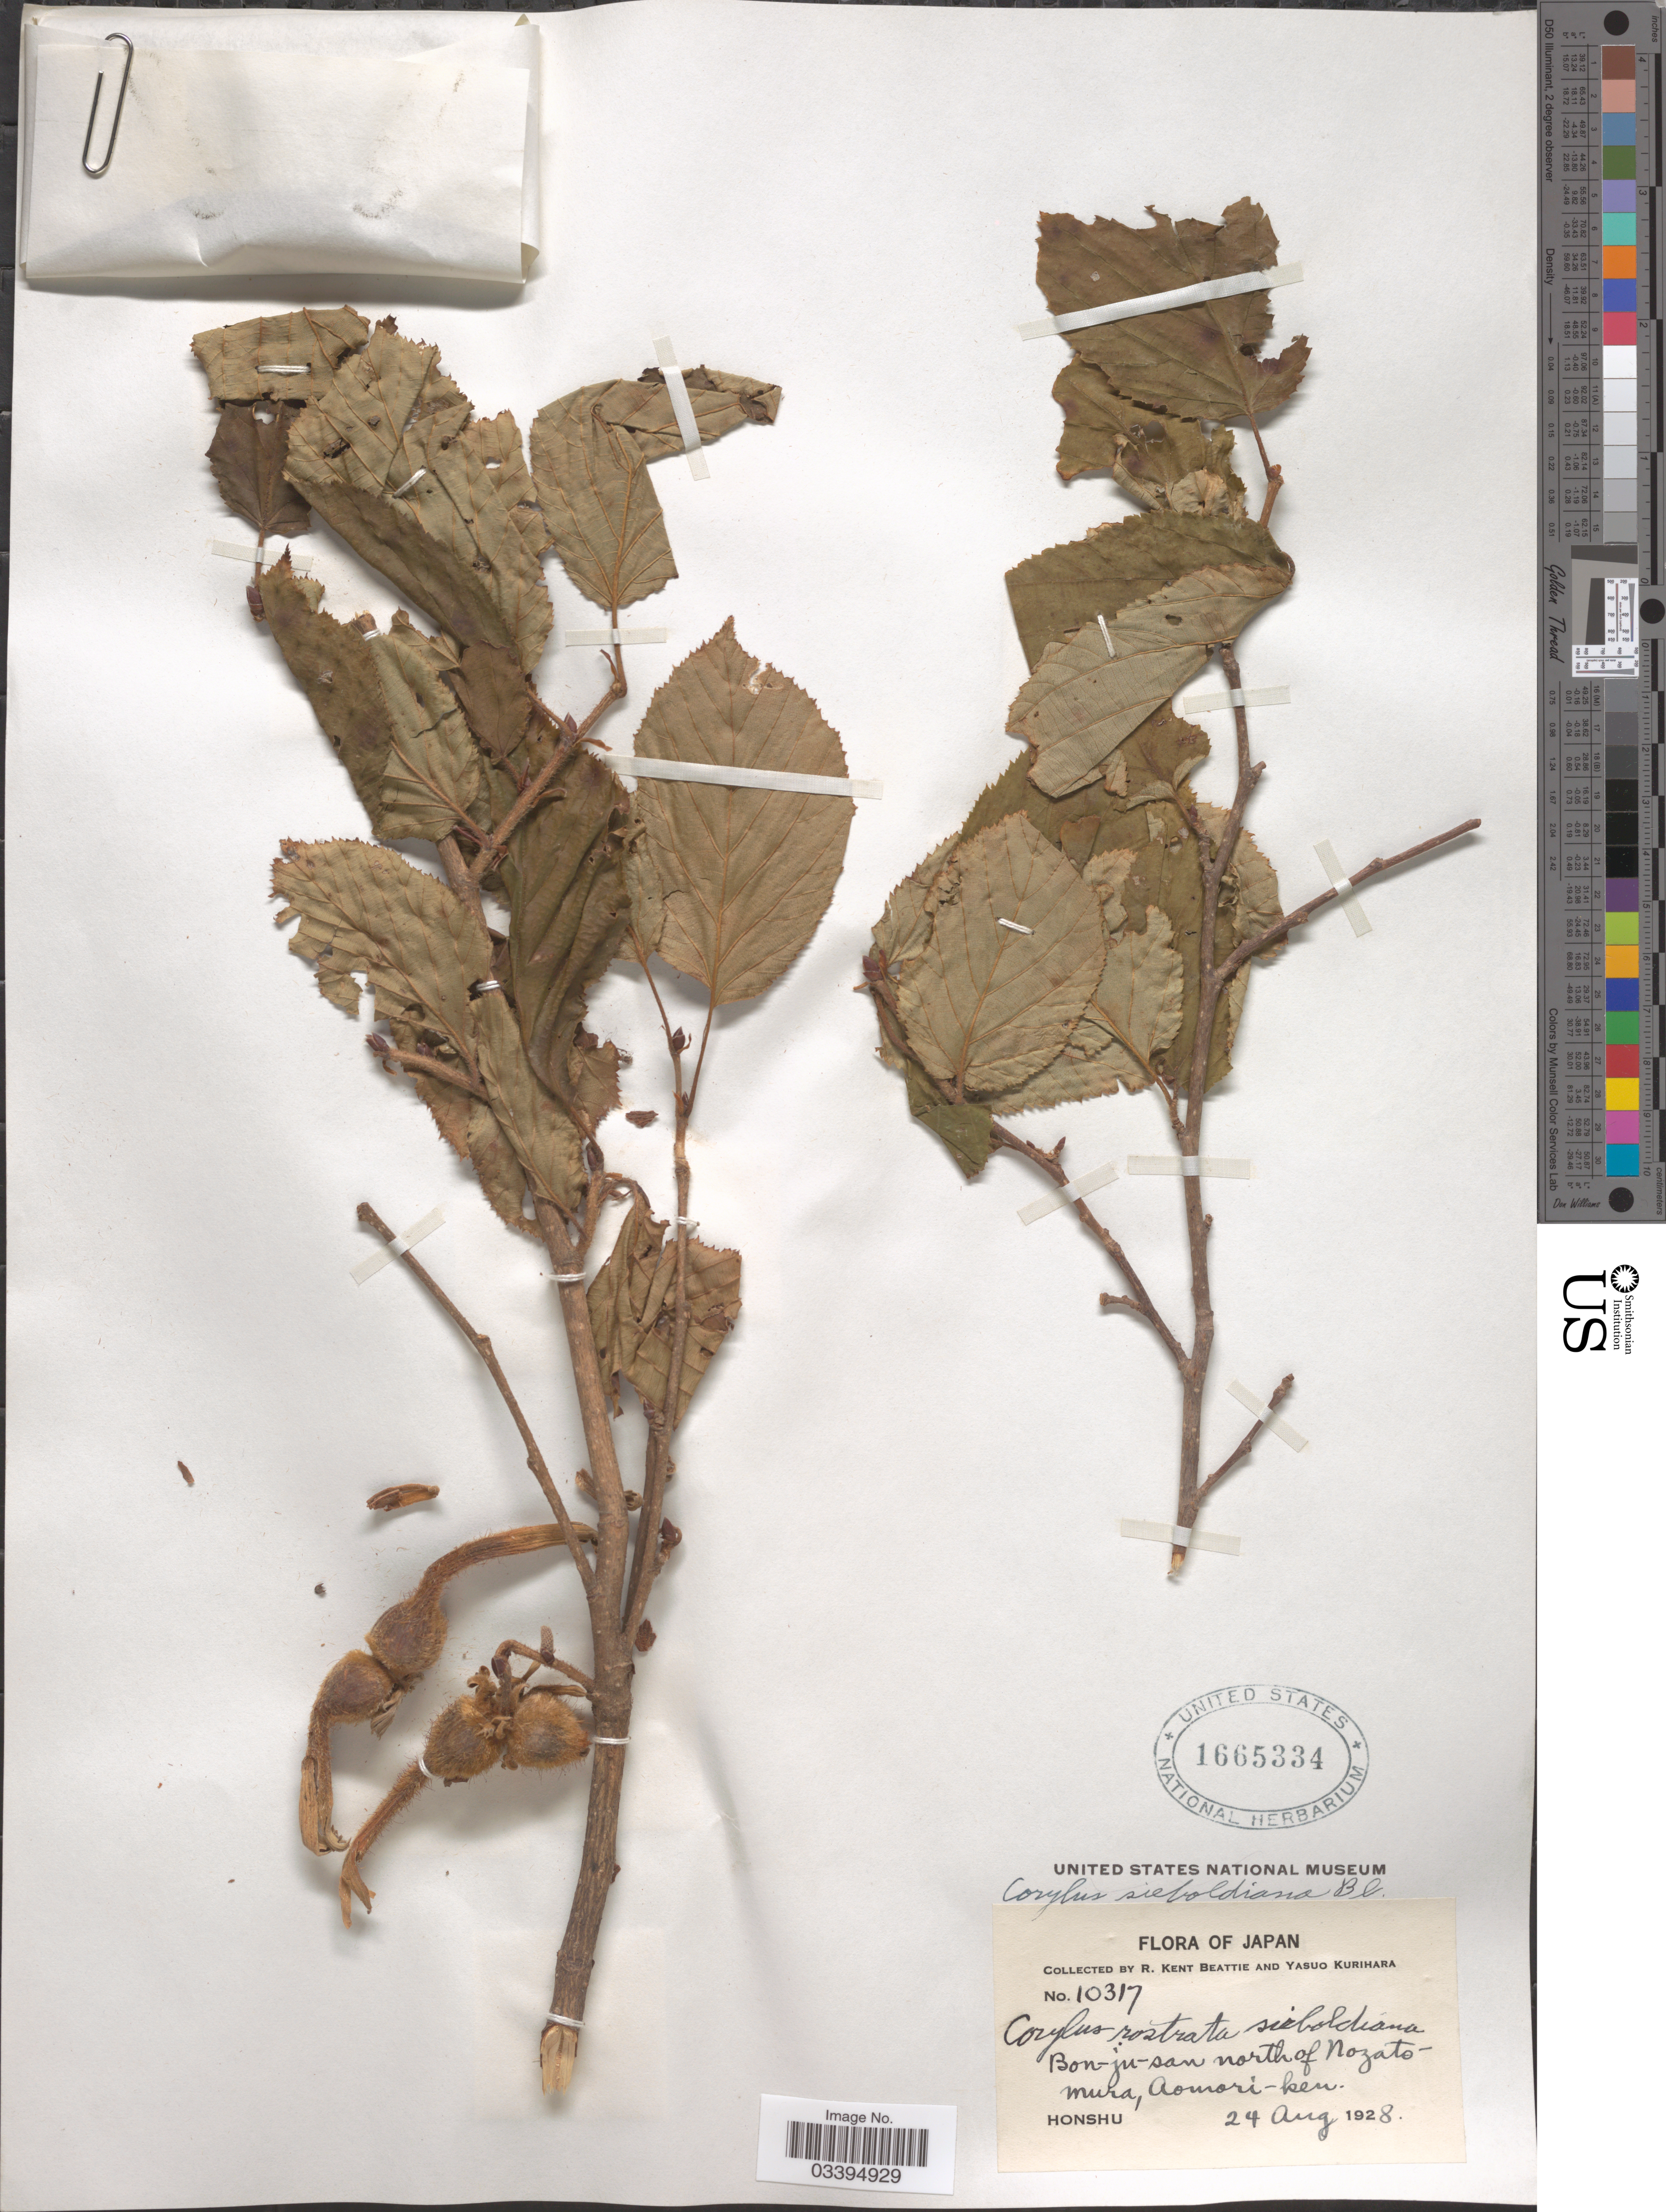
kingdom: Plantae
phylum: Tracheophyta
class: Magnoliopsida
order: Fagales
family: Betulaceae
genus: Corylus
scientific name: Corylus sieboldiana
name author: Blume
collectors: R. K. Beattie & Y. Kurihara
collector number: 10317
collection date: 1928-08-24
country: Japan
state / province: Aomori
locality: Bon-ju-san north of Nozatomura, Aomori-ken. Honshu.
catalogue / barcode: US 1665334